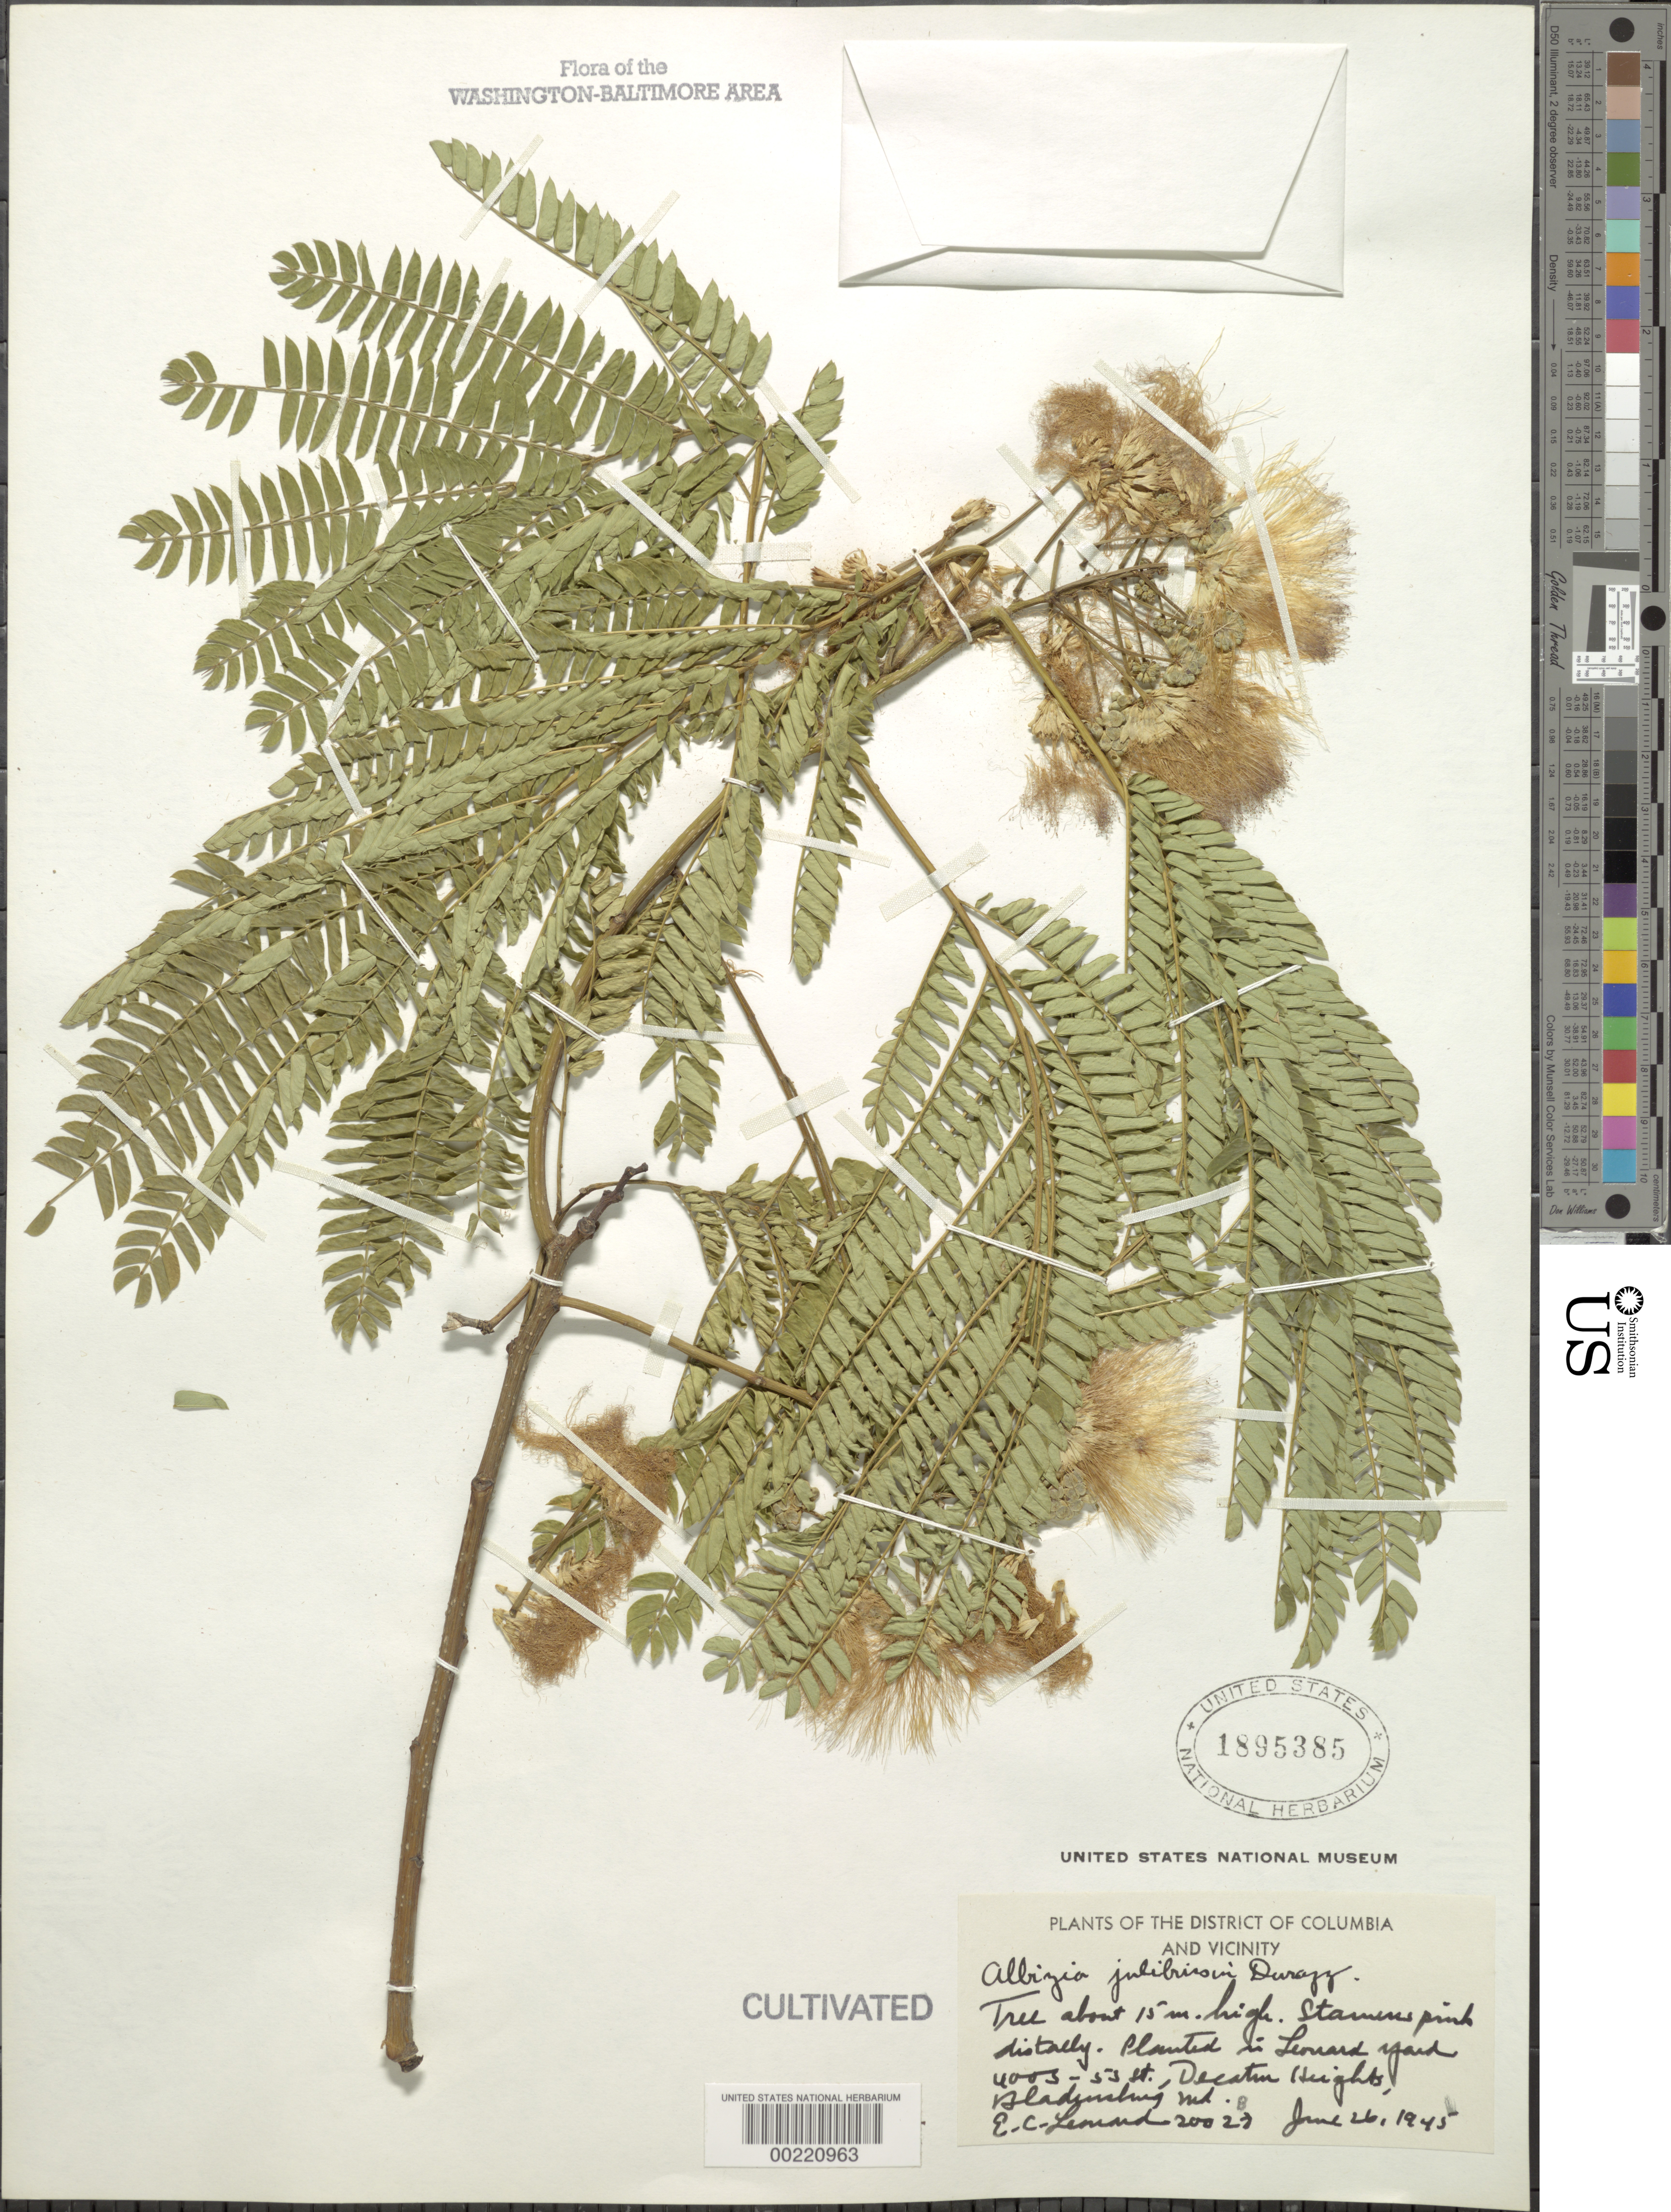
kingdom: Plantae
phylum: Tracheophyta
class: Magnoliopsida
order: Fabales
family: Fabaceae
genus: Albizia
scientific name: Albizia julibrissin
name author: Durazz.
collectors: E. C. Leonard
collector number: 20028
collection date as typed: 26 Jun 1945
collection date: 1945-06-26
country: United States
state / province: Maryland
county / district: Prince George's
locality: Bladensburg, 4003 53rd St, Leonard's Yard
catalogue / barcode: US 1895385